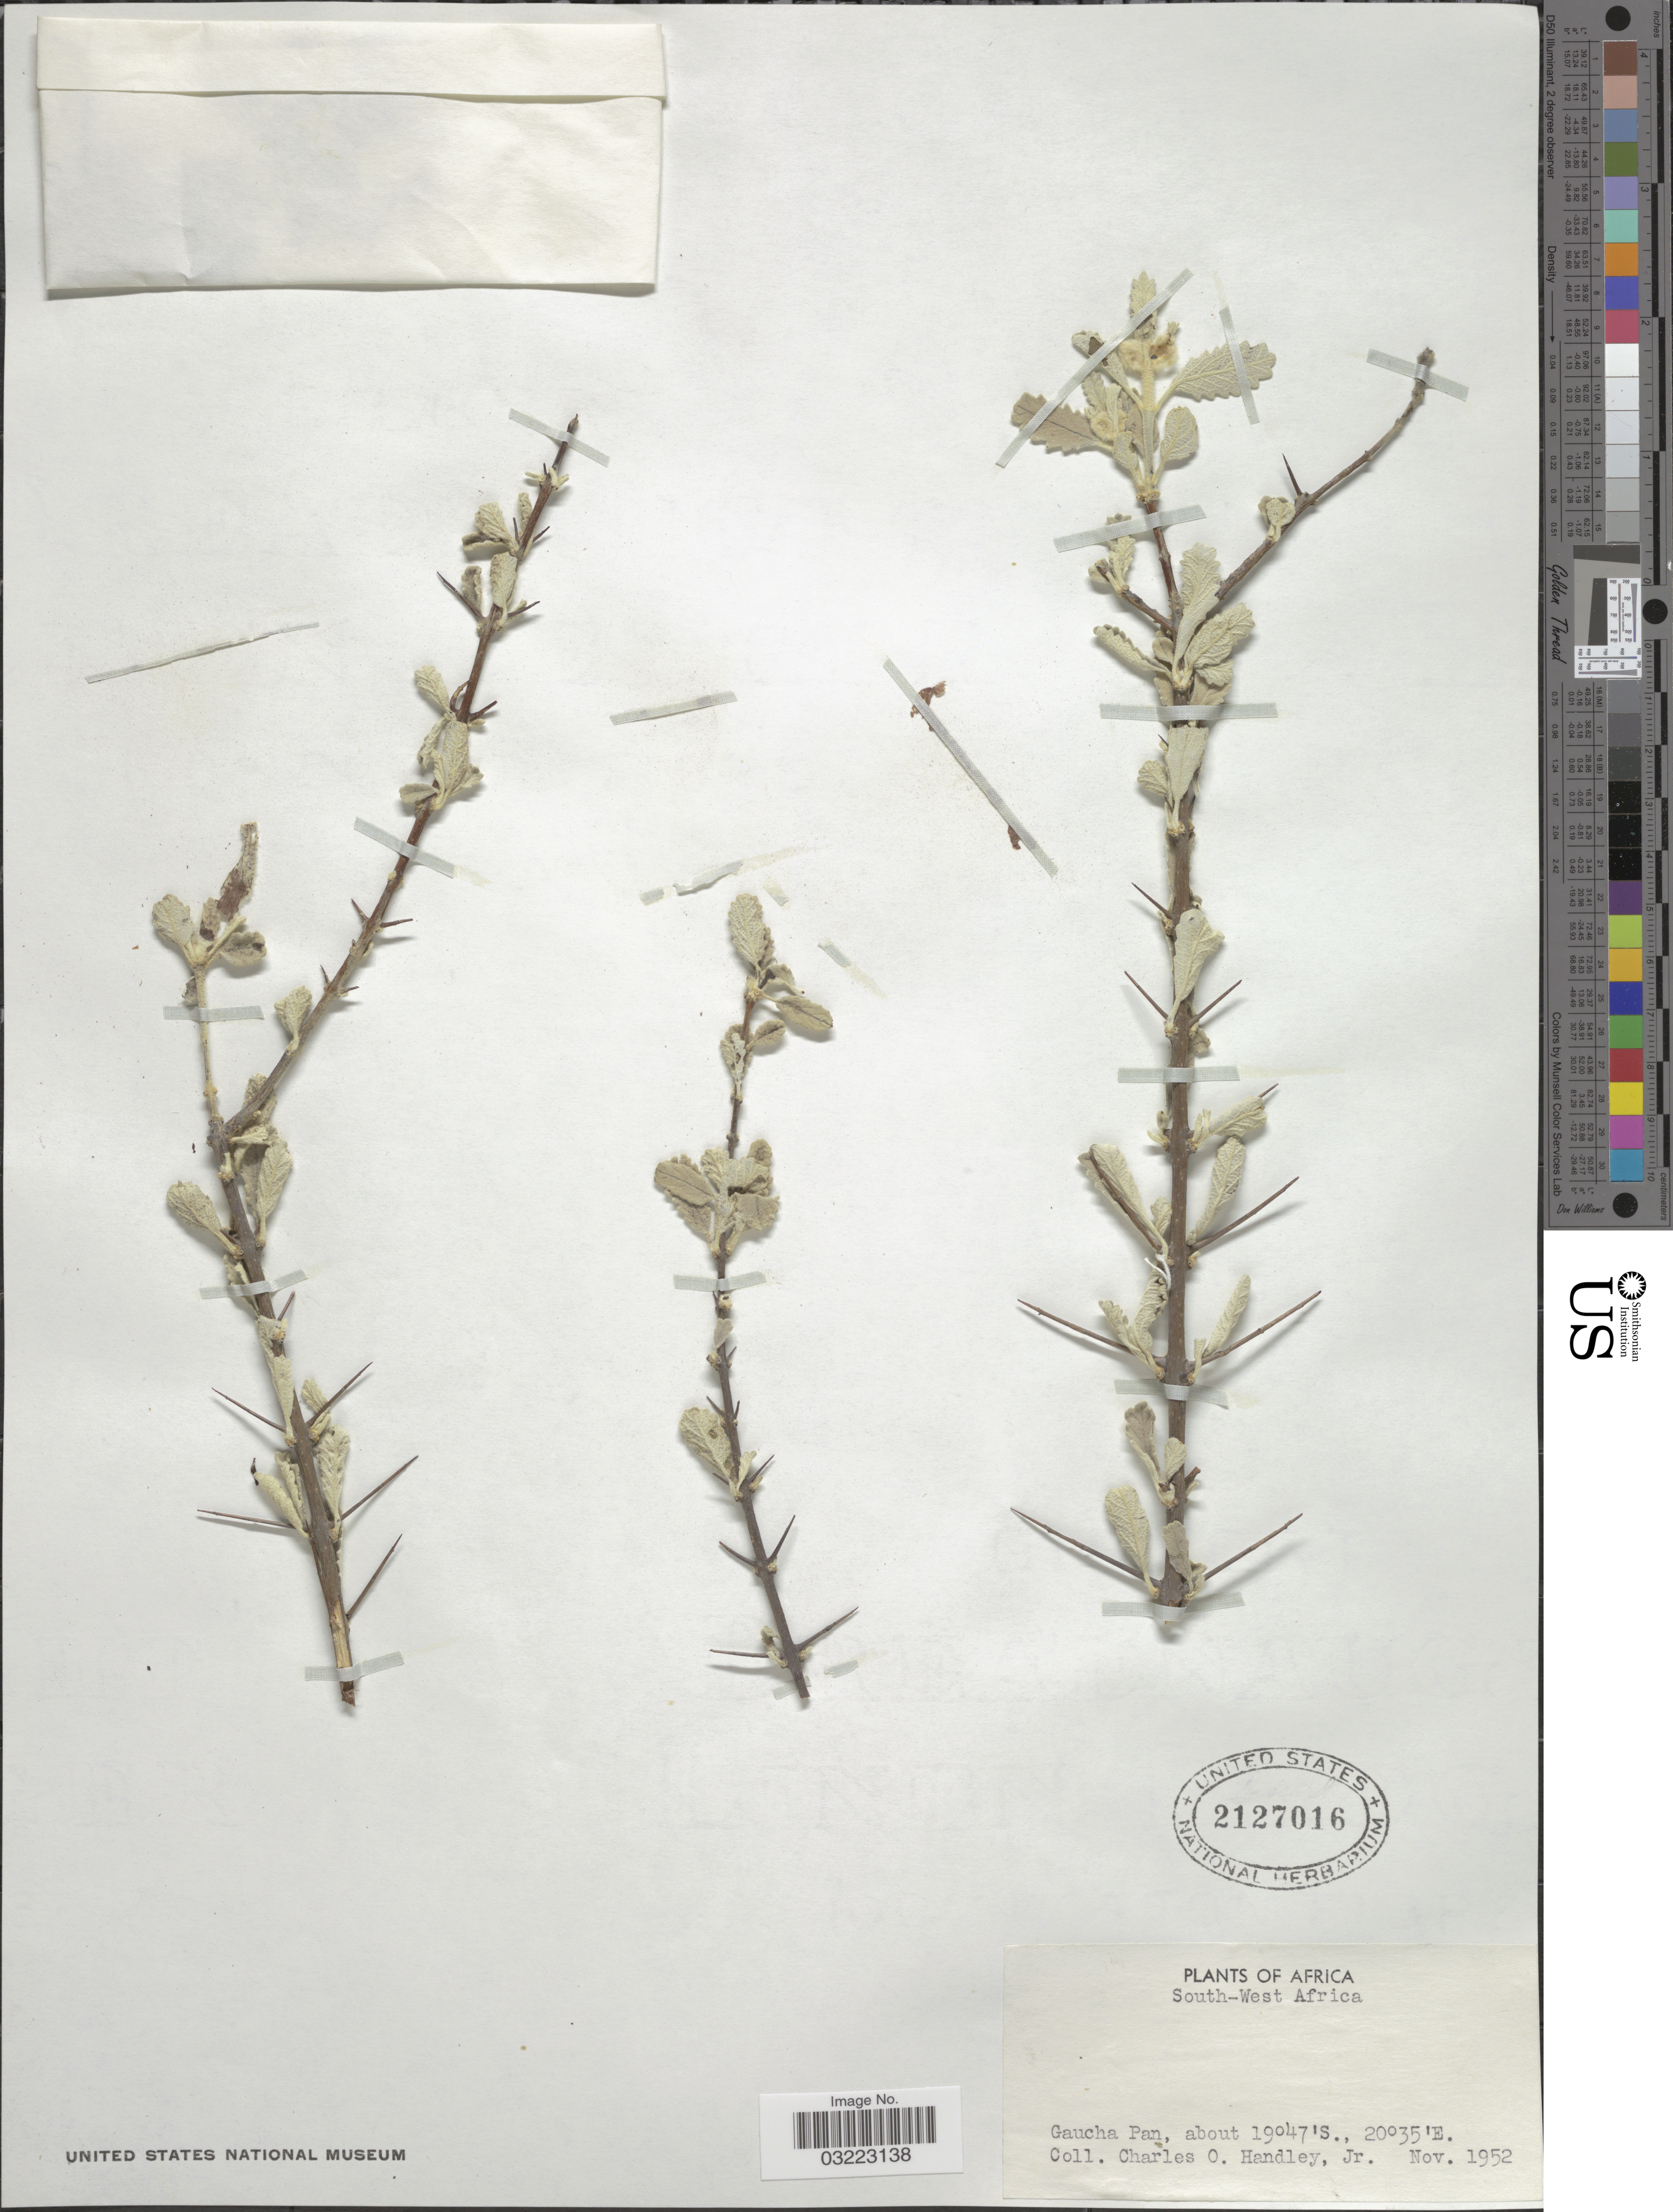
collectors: C. Handley Jr.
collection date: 1952-11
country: Namibia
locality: South-West Africa. Gaucha Pan.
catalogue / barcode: US 2127016